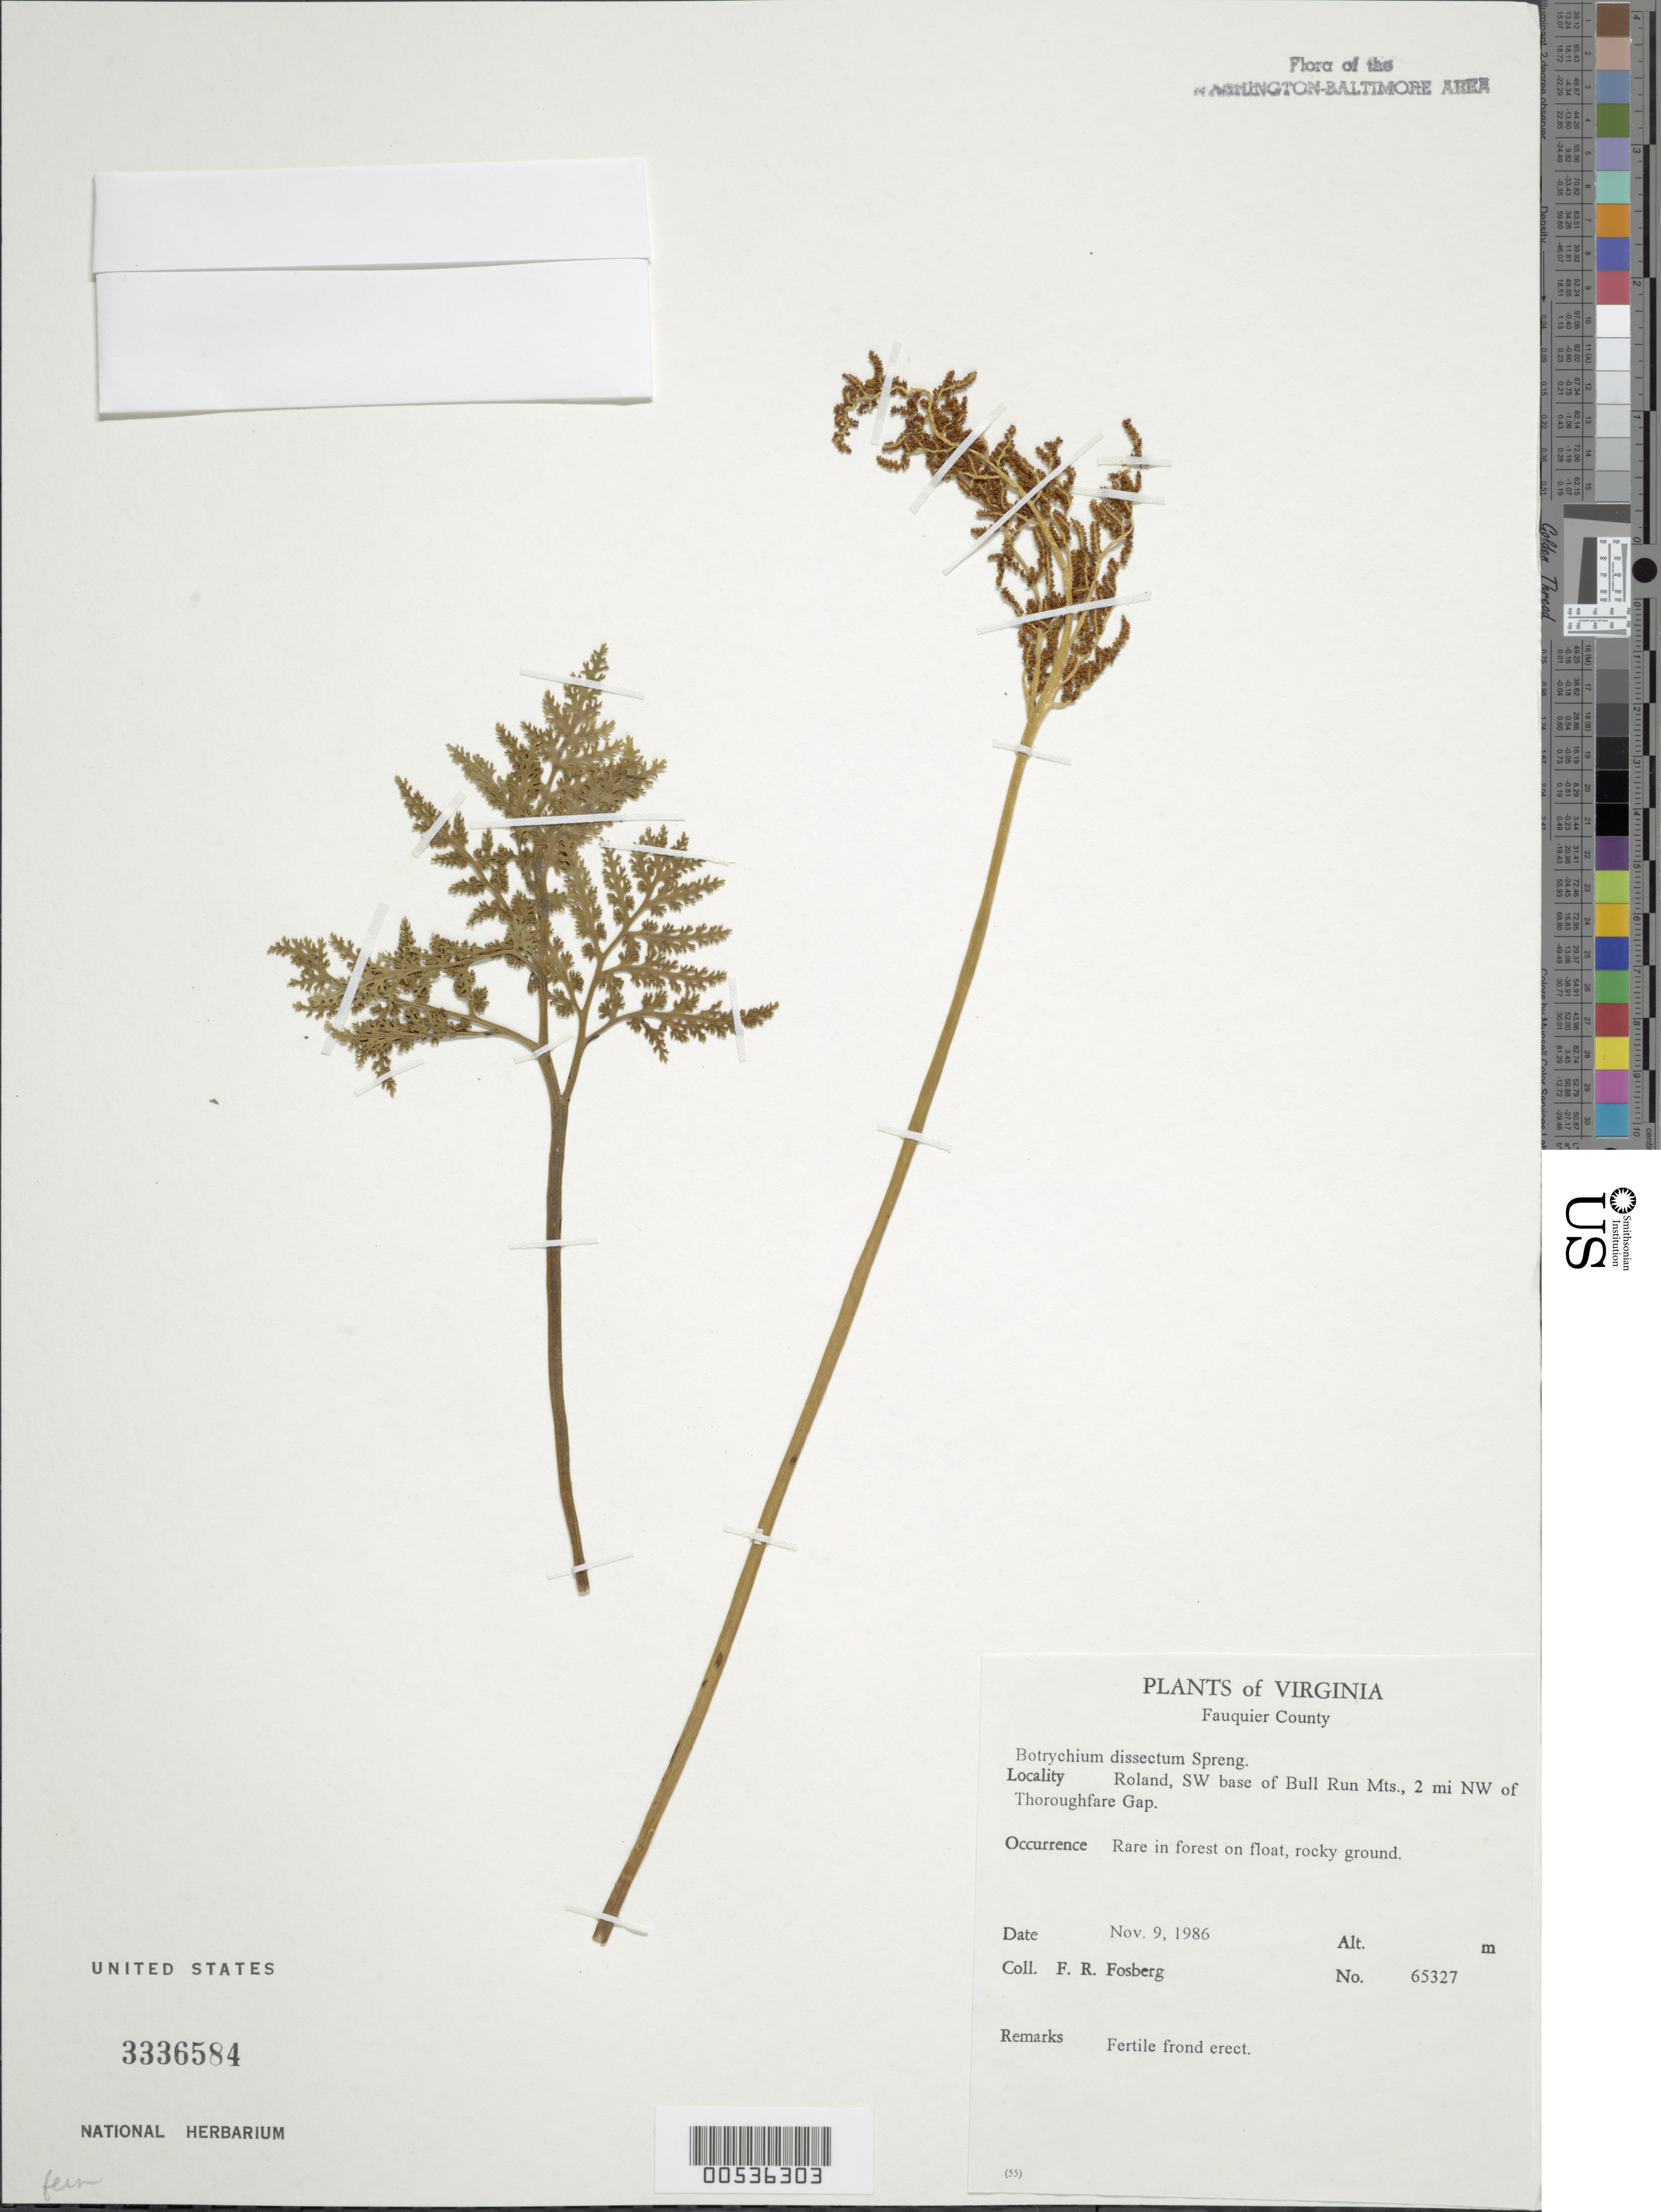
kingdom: Plantae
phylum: Tracheophyta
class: Polypodiopsida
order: Ophioglossales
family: Ophioglossaceae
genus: Botrychium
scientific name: Botrychium dissectum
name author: Spreng.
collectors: F. R. Fosberg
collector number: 65327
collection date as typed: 09 Nov 1986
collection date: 1986-11-09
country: United States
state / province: Virginia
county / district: Fauquier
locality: Roland, SW base of Bull Run Mts., NW of Thorofare Gap Bull Run Mts.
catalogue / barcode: US 3336584